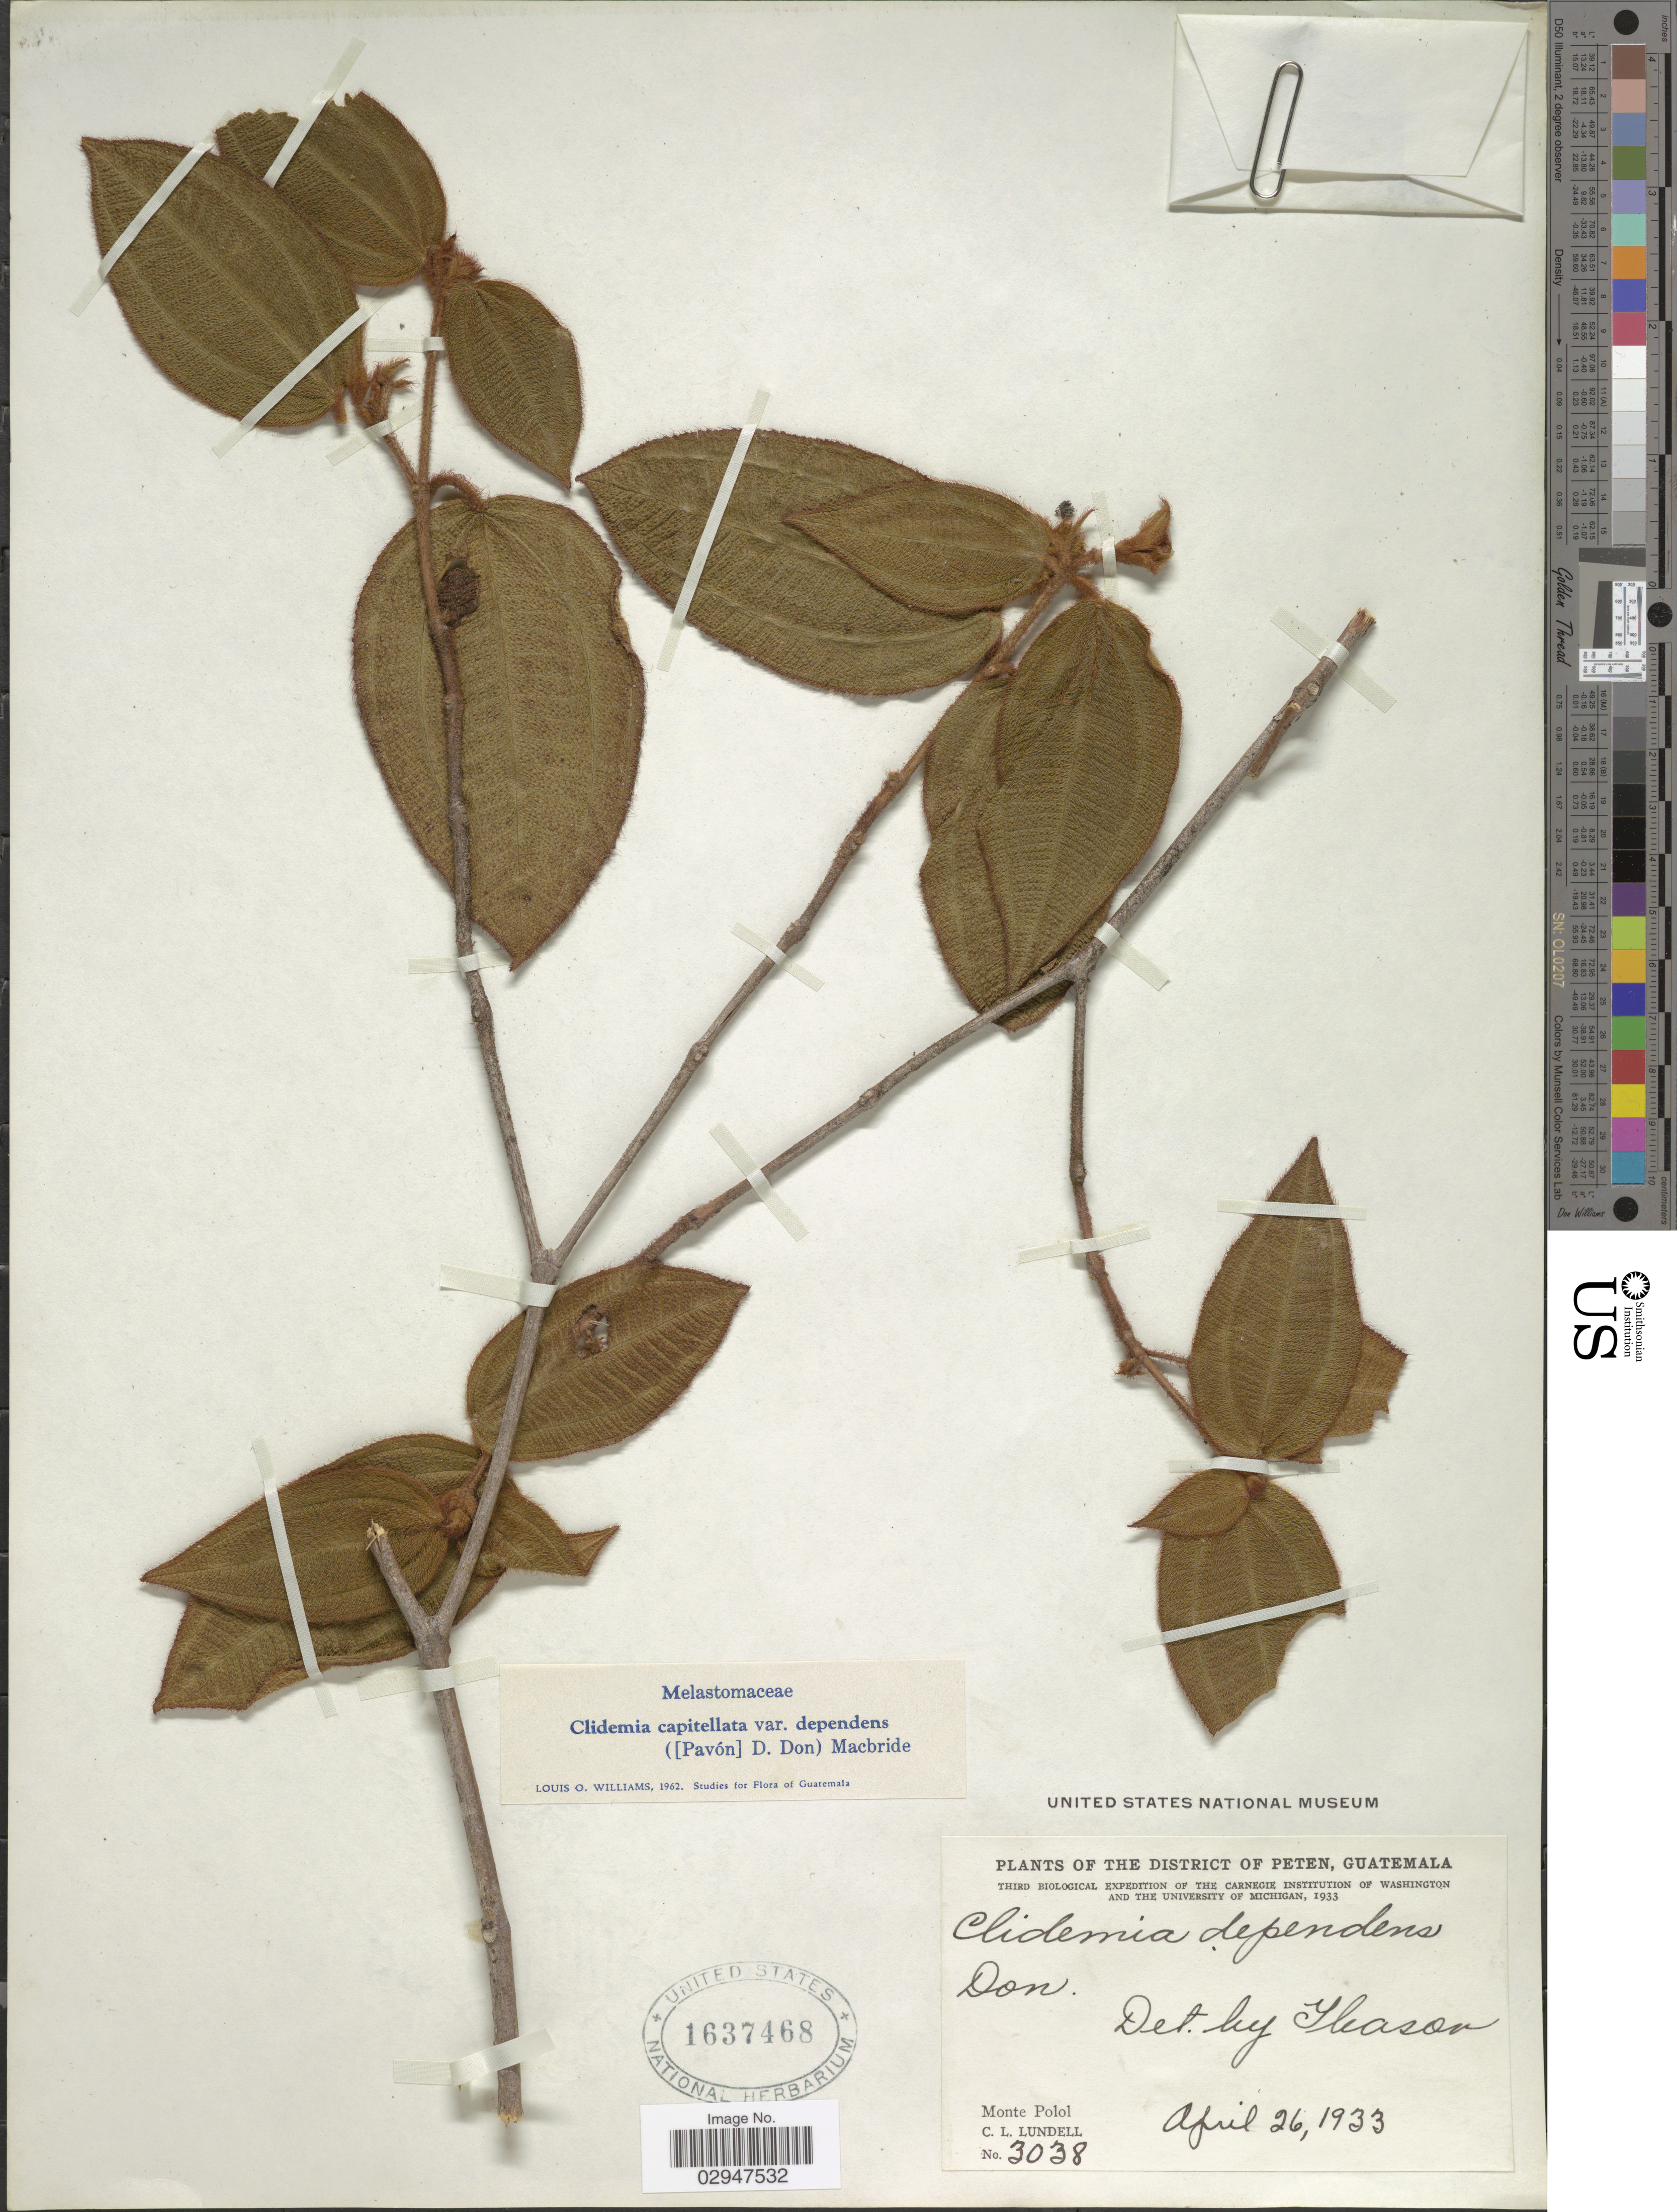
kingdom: Plantae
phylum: Tracheophyta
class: Magnoliopsida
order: Myrtales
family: Melastomataceae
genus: Clidemia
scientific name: Clidemia capitellata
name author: (Bonpl.) D. Don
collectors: C. L. Lundell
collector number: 3038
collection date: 1933-04-26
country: Guatemala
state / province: El Petén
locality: District of Peten. Monte Polol.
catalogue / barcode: US 1637468